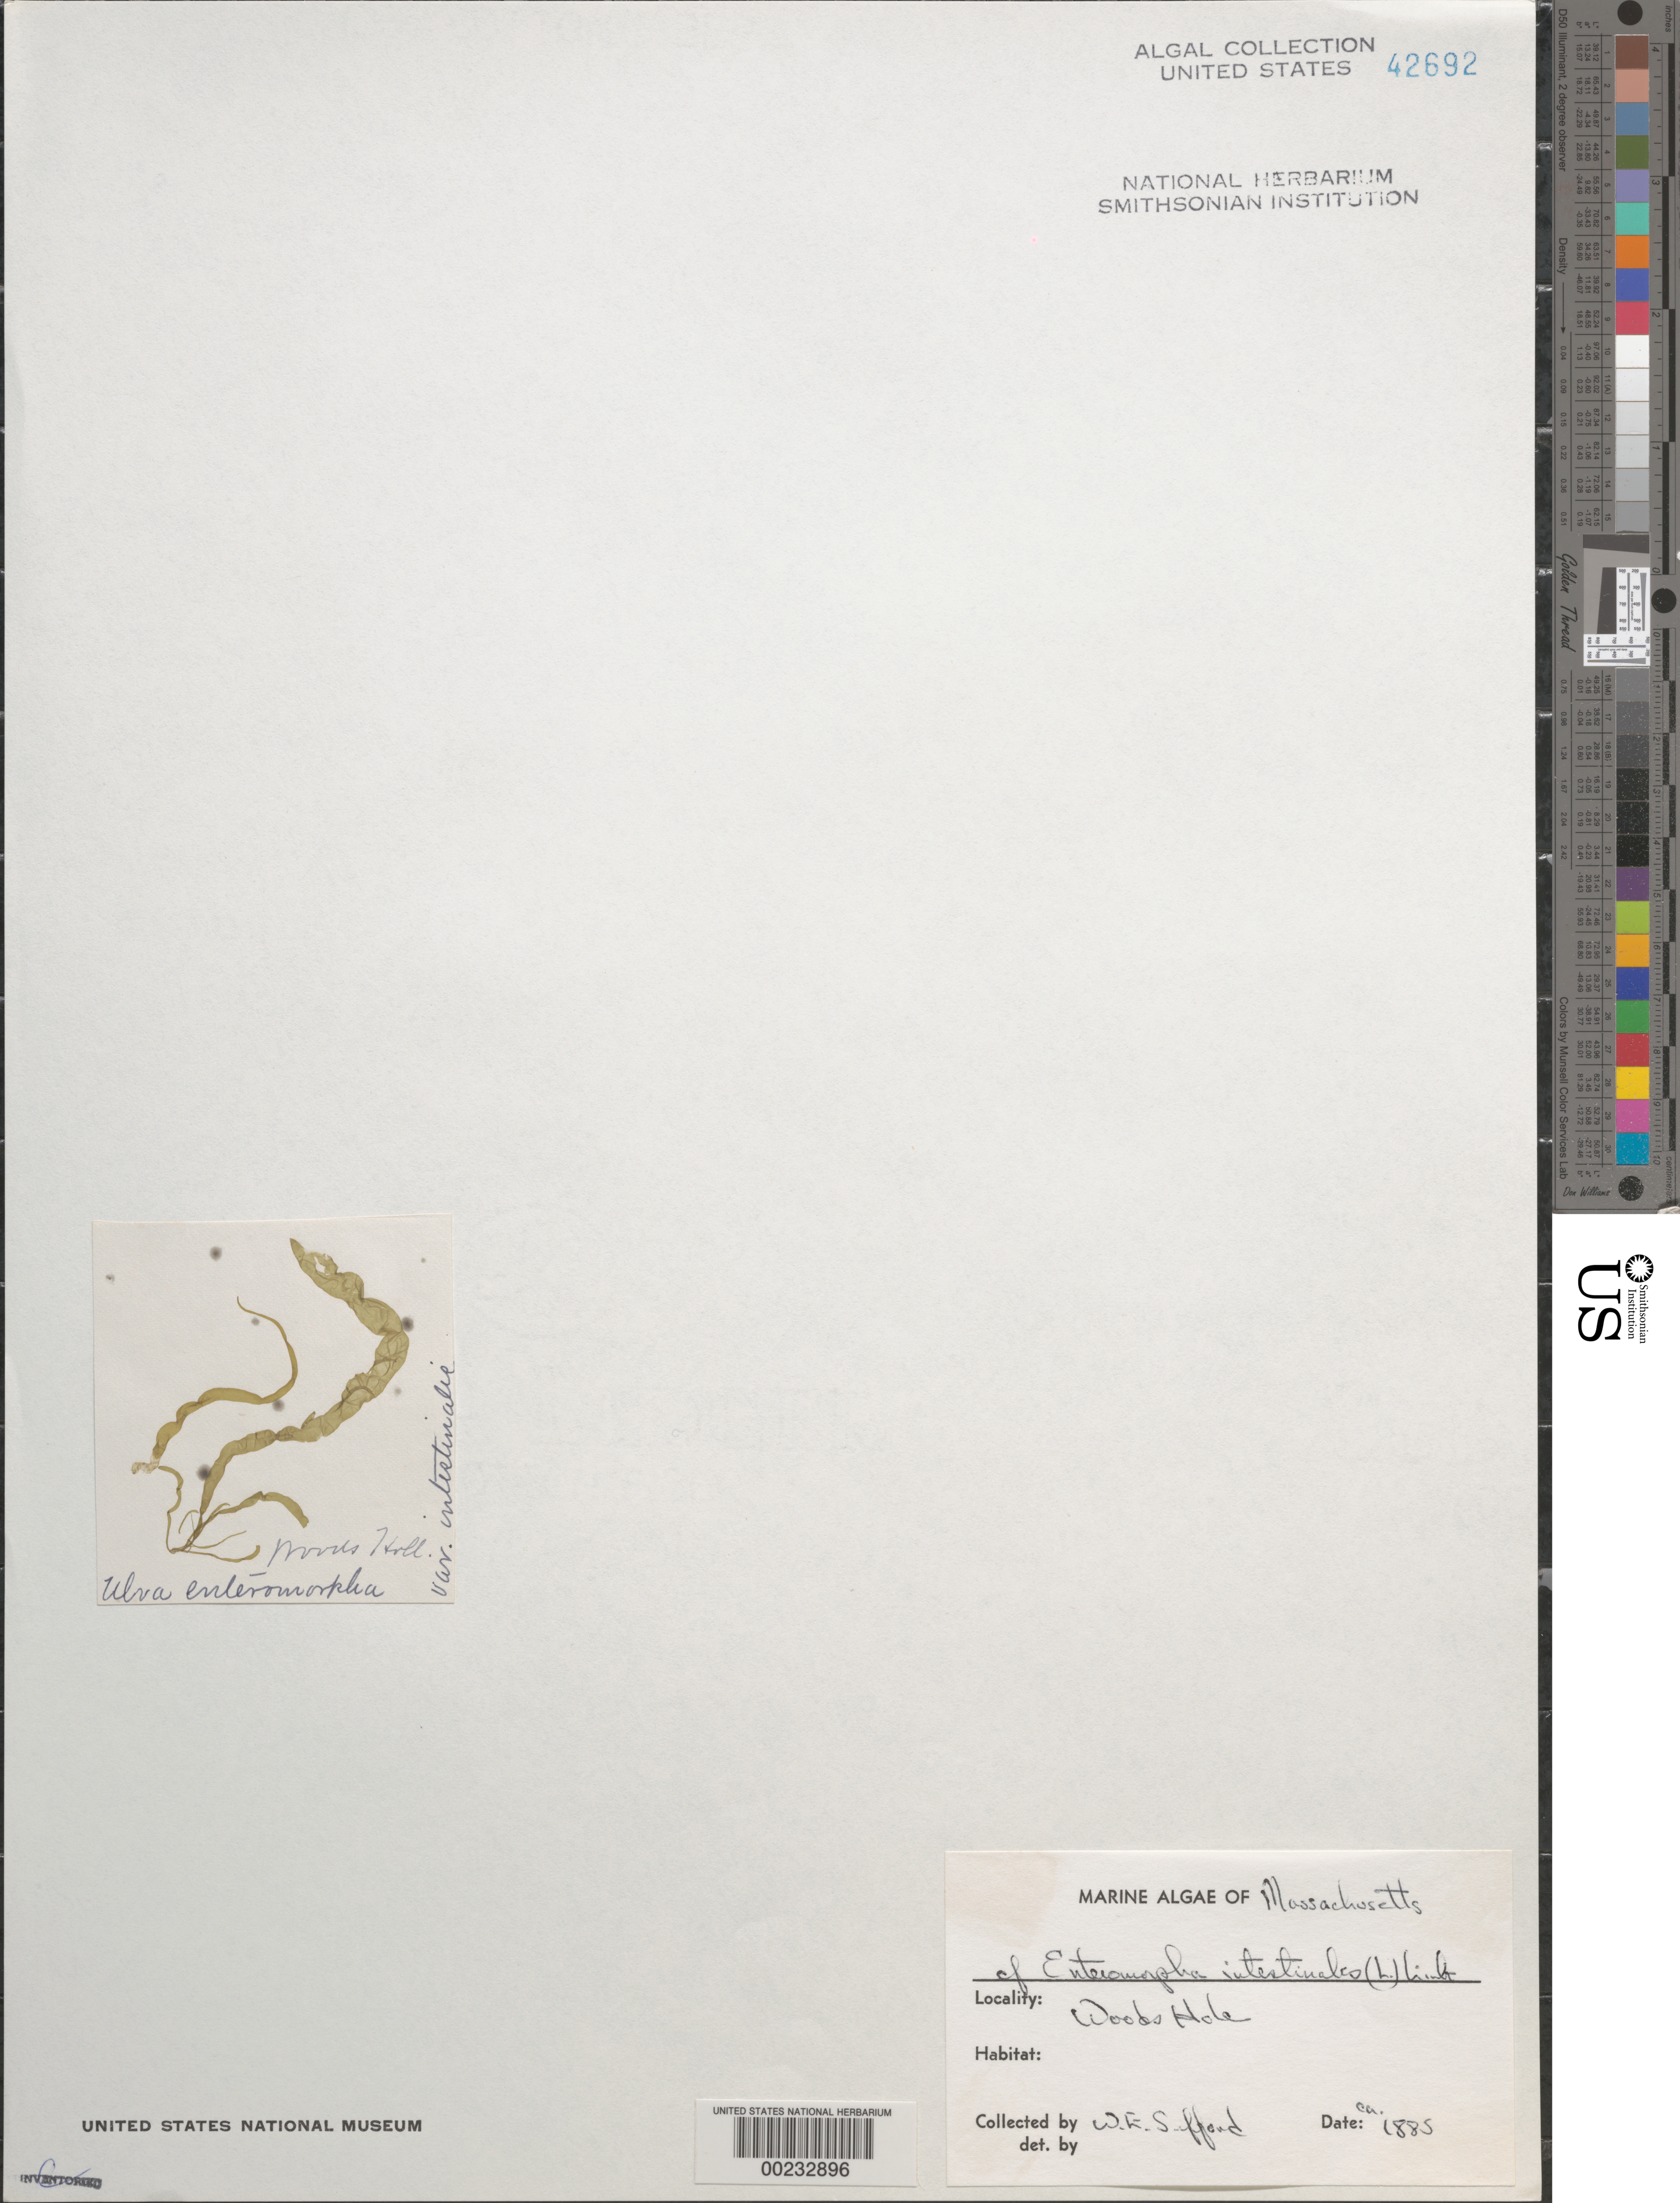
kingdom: Plantae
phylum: Chlorophyta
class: Ulvophyceae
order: Ulvales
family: Ulvaceae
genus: Ulva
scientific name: Ulva intestinalis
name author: L.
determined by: Algae name updating Project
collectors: W. E. Safford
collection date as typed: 1885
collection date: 1885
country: United States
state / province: Massachusetts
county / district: Barnstable County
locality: Woods Hole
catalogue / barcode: US 42692